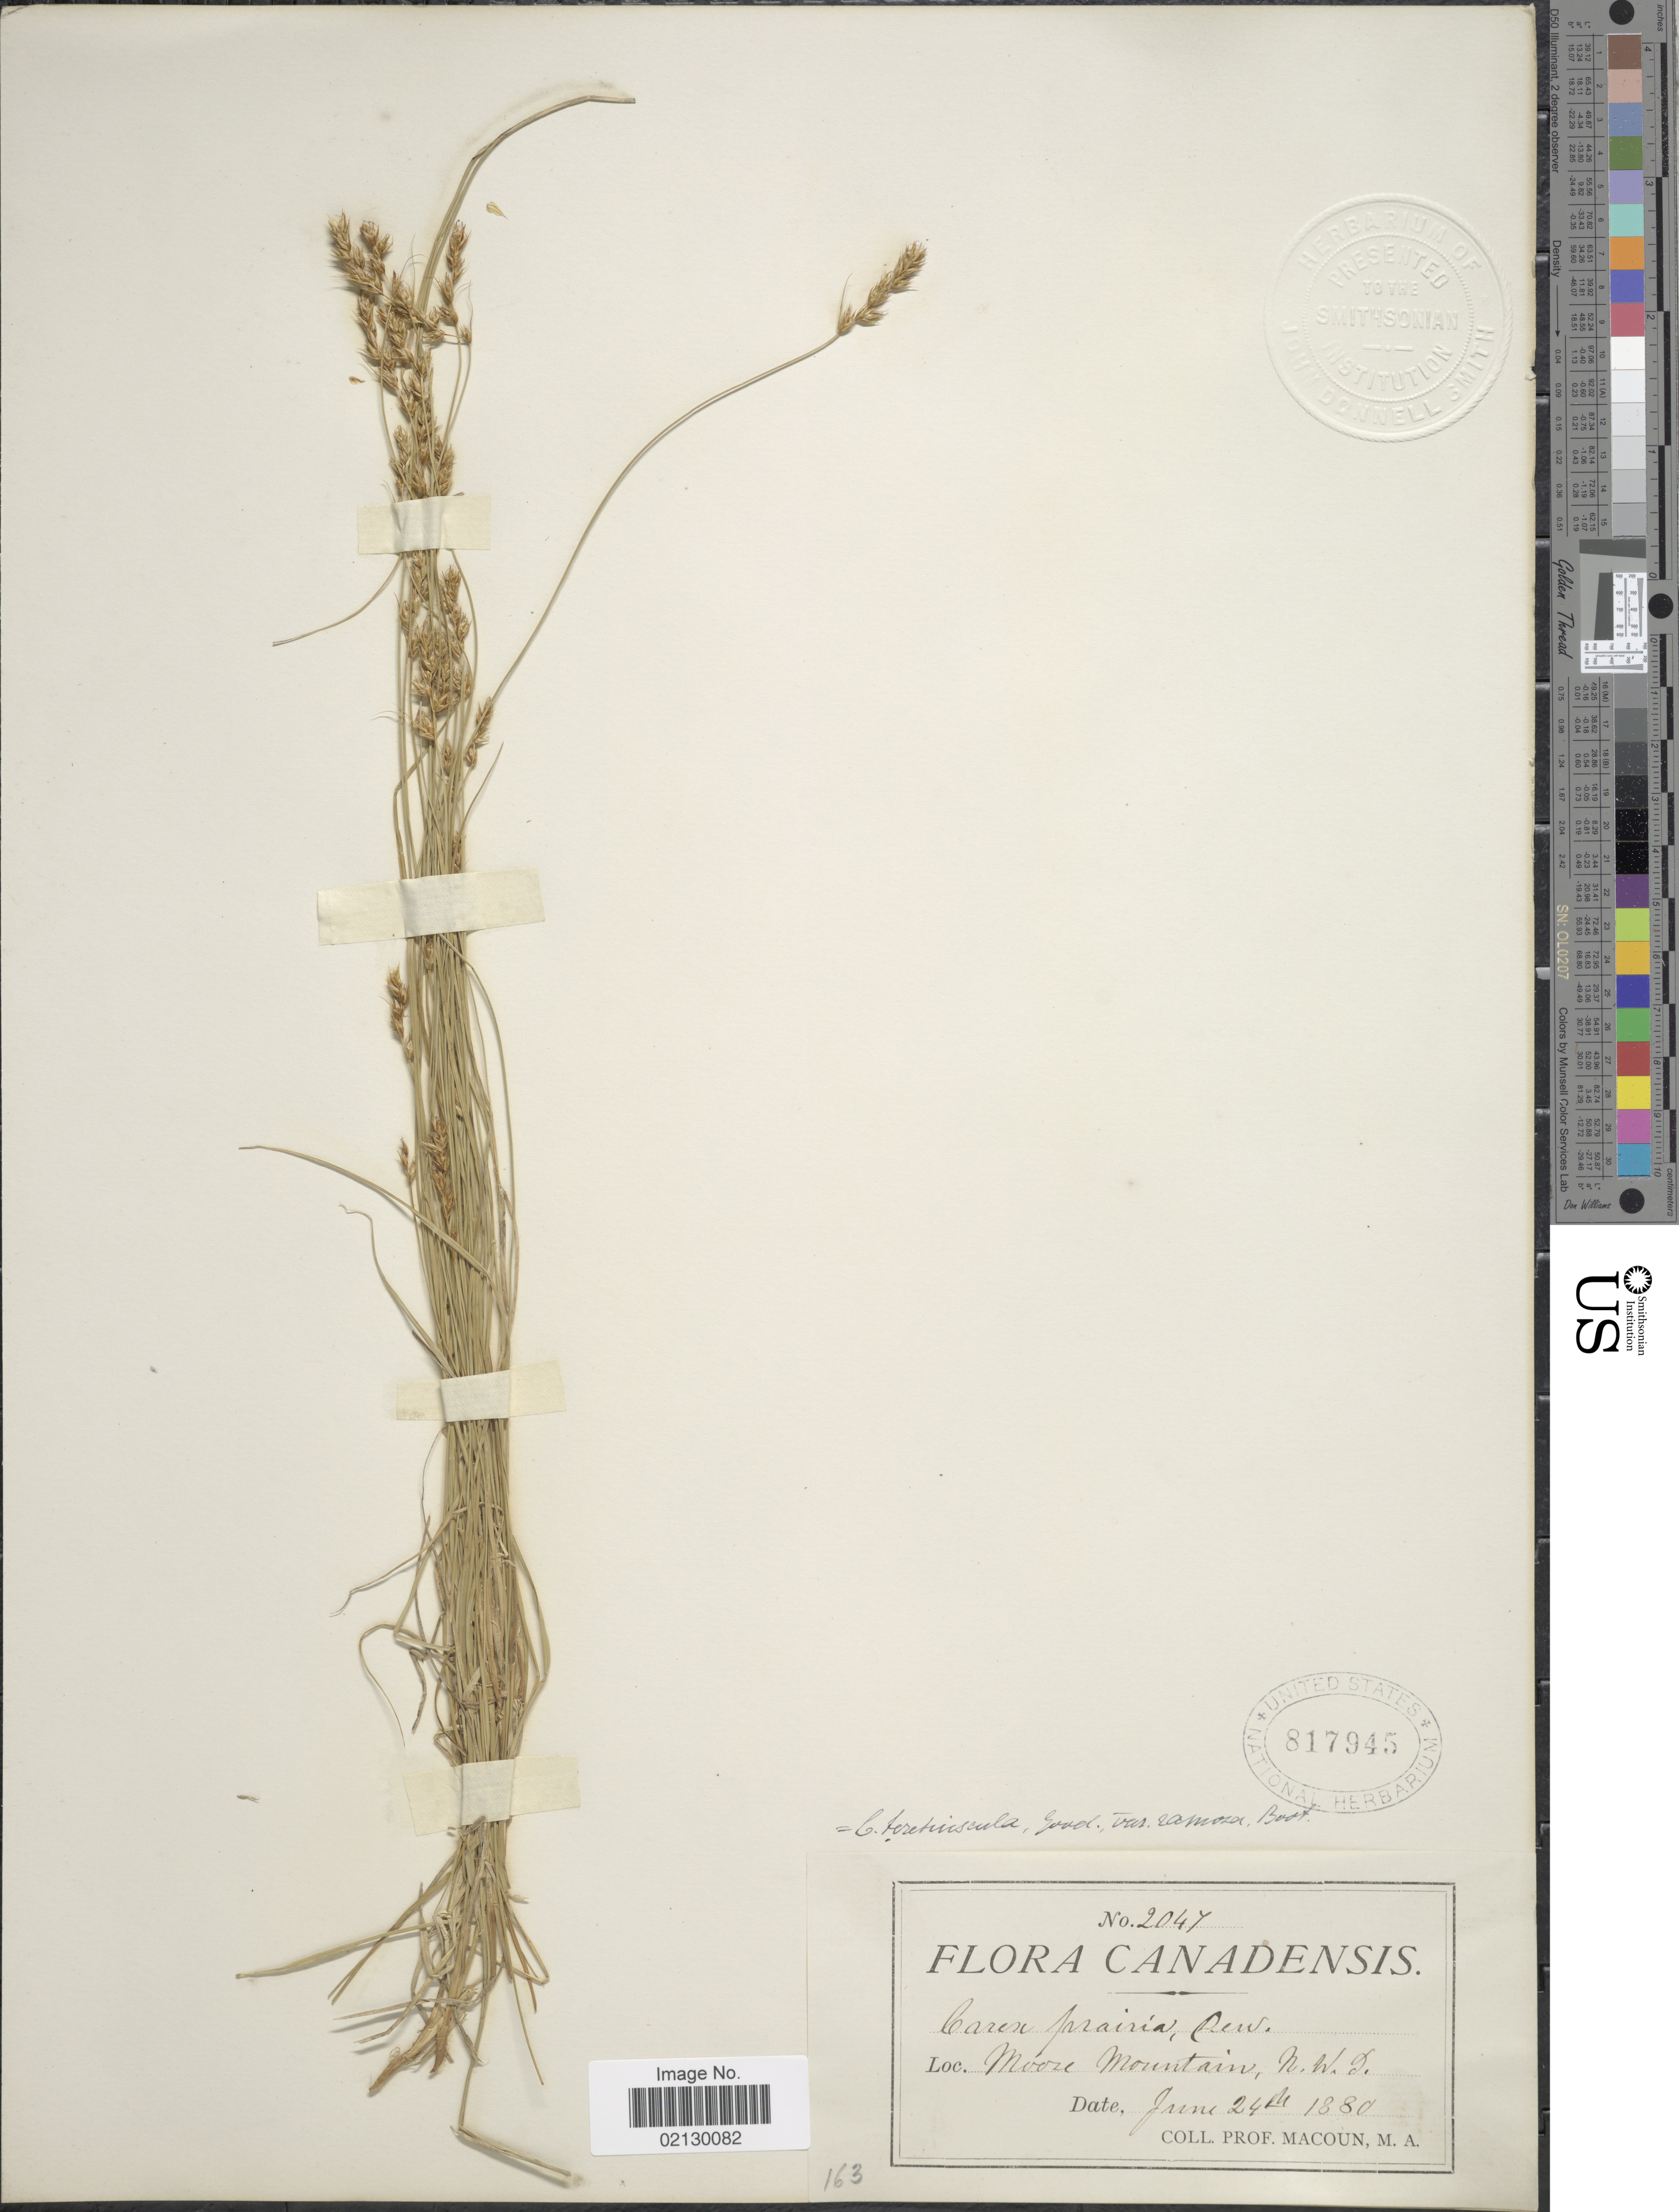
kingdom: Plantae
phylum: Tracheophyta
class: Liliopsida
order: Poales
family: Cyperaceae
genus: Carex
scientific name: Carex prairea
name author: Dewey ex Alph. Wood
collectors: -- Macoun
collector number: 2047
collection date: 1880-06-24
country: Canada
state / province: Northwest Territories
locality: Moore Mountain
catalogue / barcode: US 817945